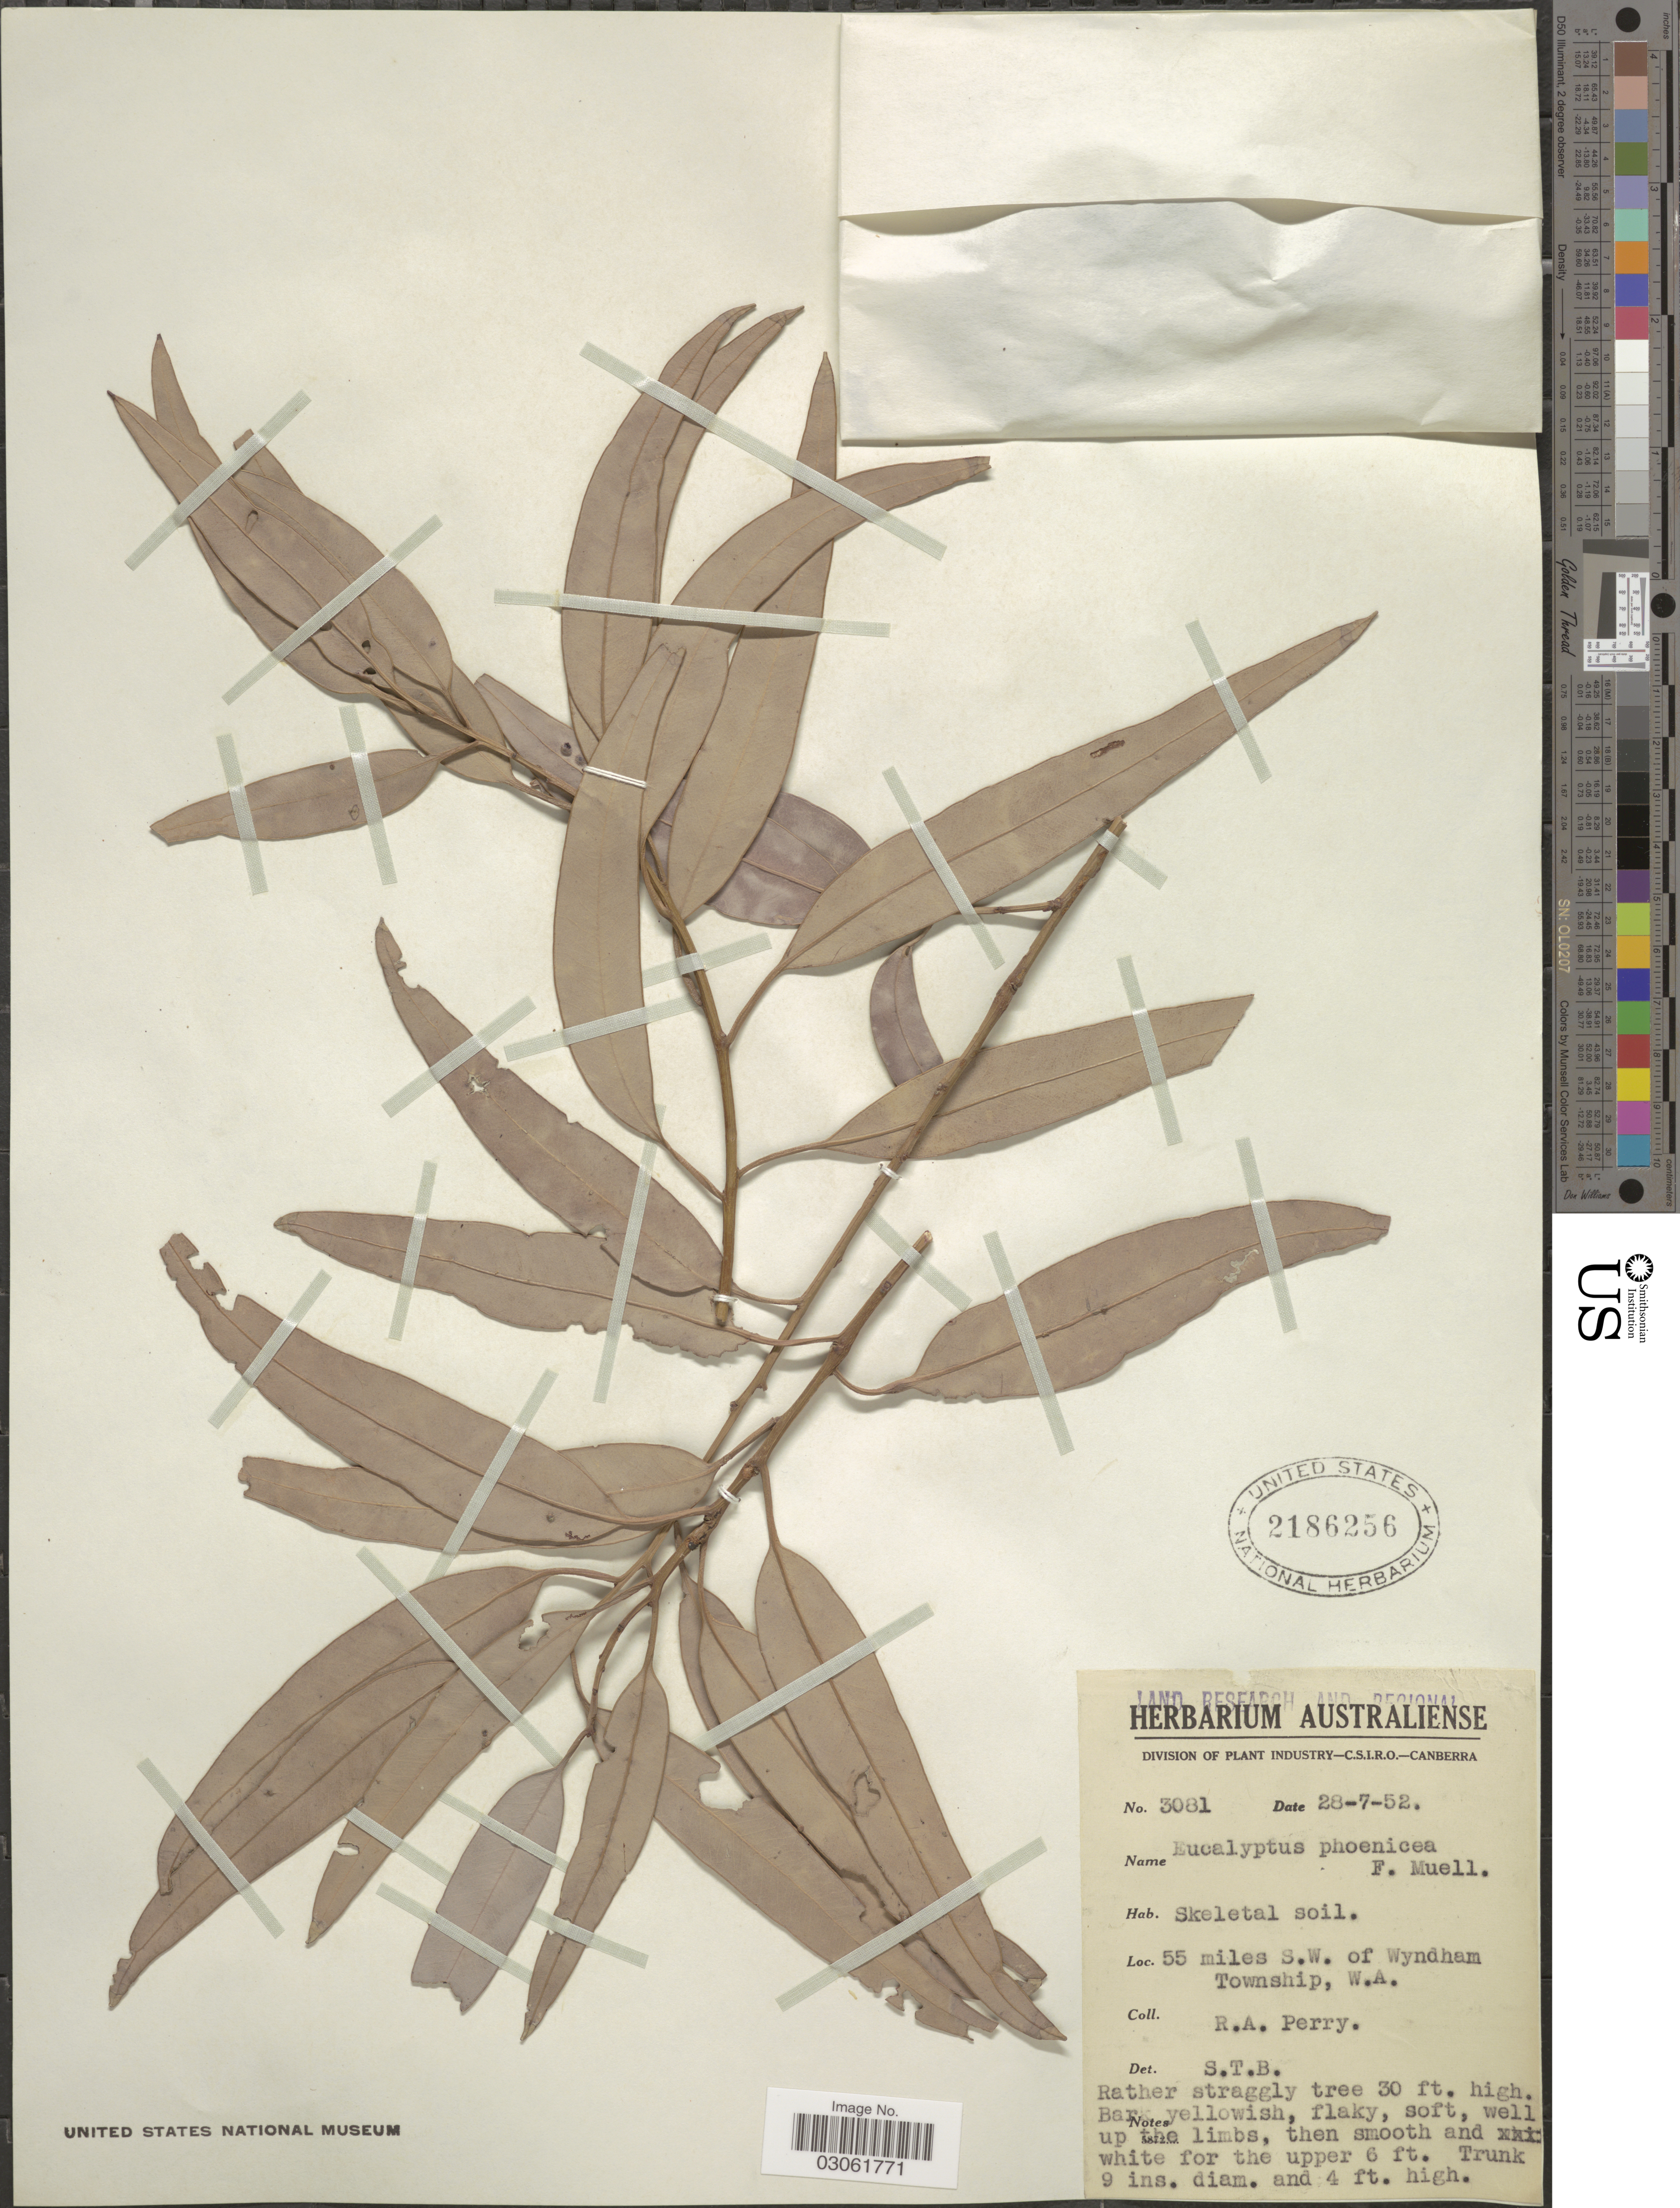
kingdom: Plantae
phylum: Tracheophyta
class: Magnoliopsida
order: Myrtales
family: Myrtaceae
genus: Eucalyptus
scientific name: Eucalyptus phoenicea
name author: F. Muell.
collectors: Perry, R. A.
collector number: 3081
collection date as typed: Transcribed d/m/y: 28/7/52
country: Australia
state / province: Western Australia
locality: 55 miles S.W. of Wyndham Township.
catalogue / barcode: US 2186256